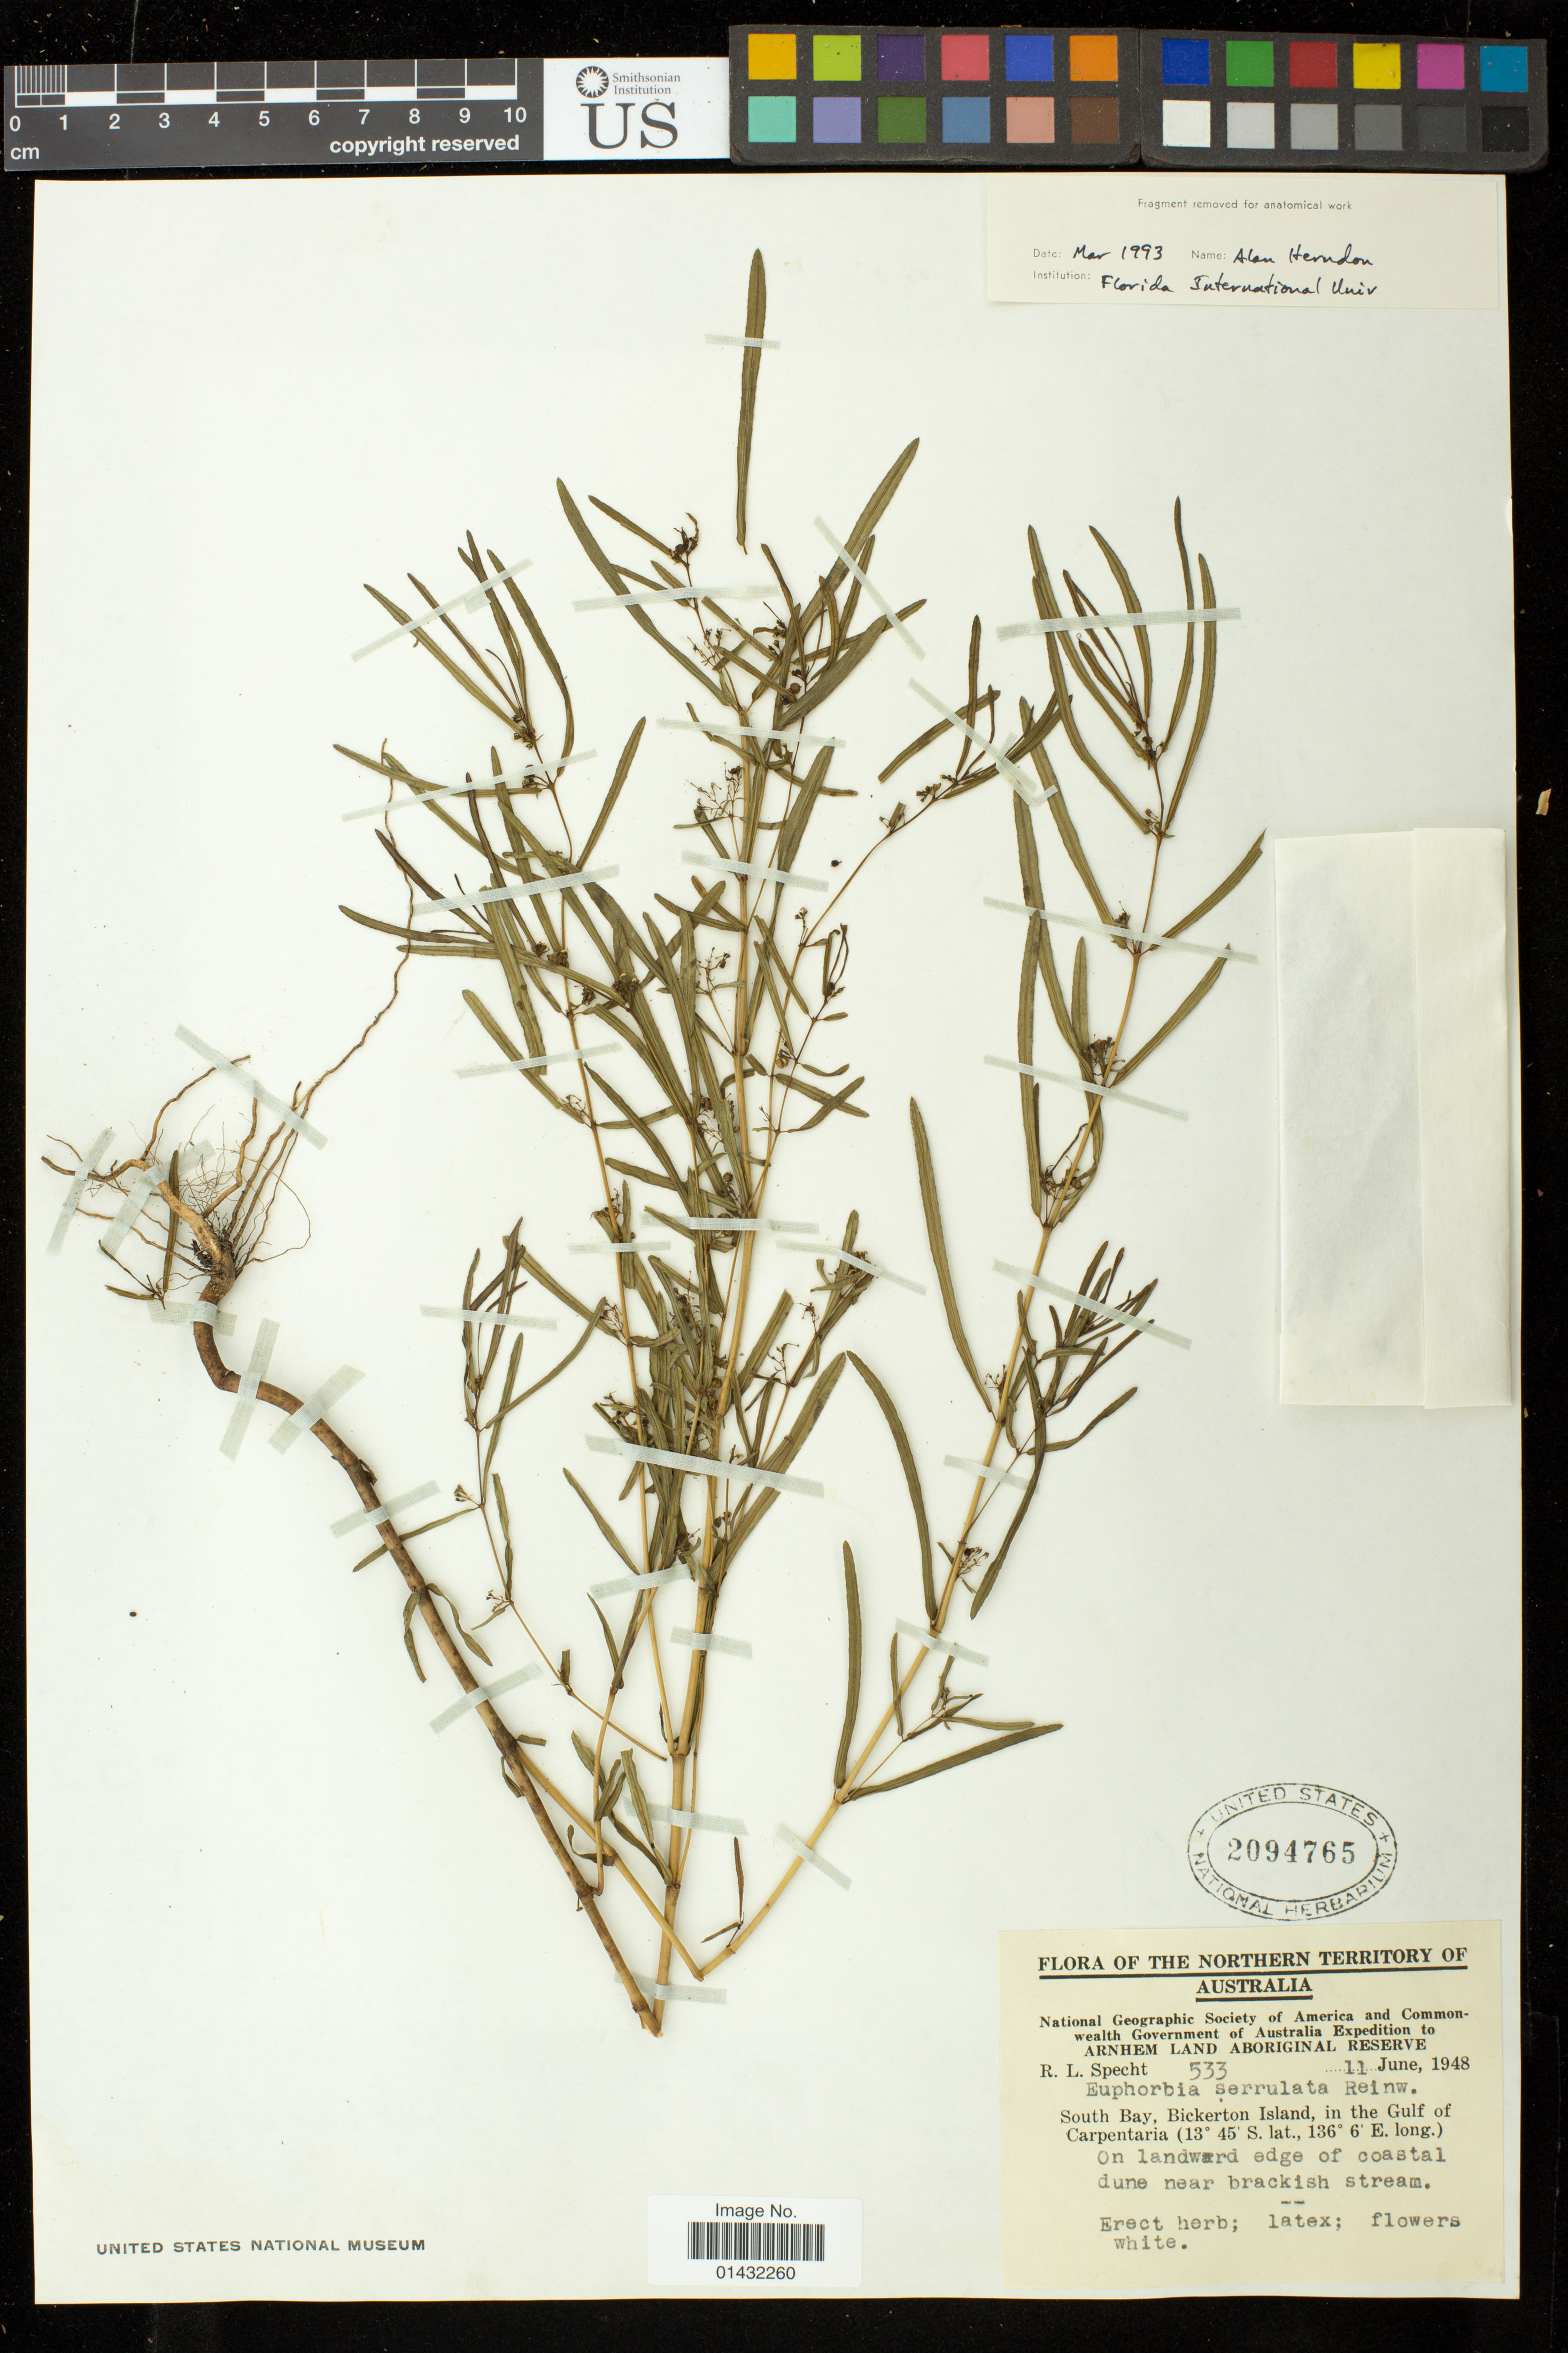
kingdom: Plantae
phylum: Tracheophyta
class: Magnoliopsida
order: Malpighiales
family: Euphorbiaceae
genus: Euphorbia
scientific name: Euphorbia bifida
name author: Hook. & Arn.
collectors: R. L. Specht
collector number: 533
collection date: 1948-06-11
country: Australia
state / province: Northern Territory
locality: South Bay, Bickerton Island, Gulf of Carpentaria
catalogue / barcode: US 2094765